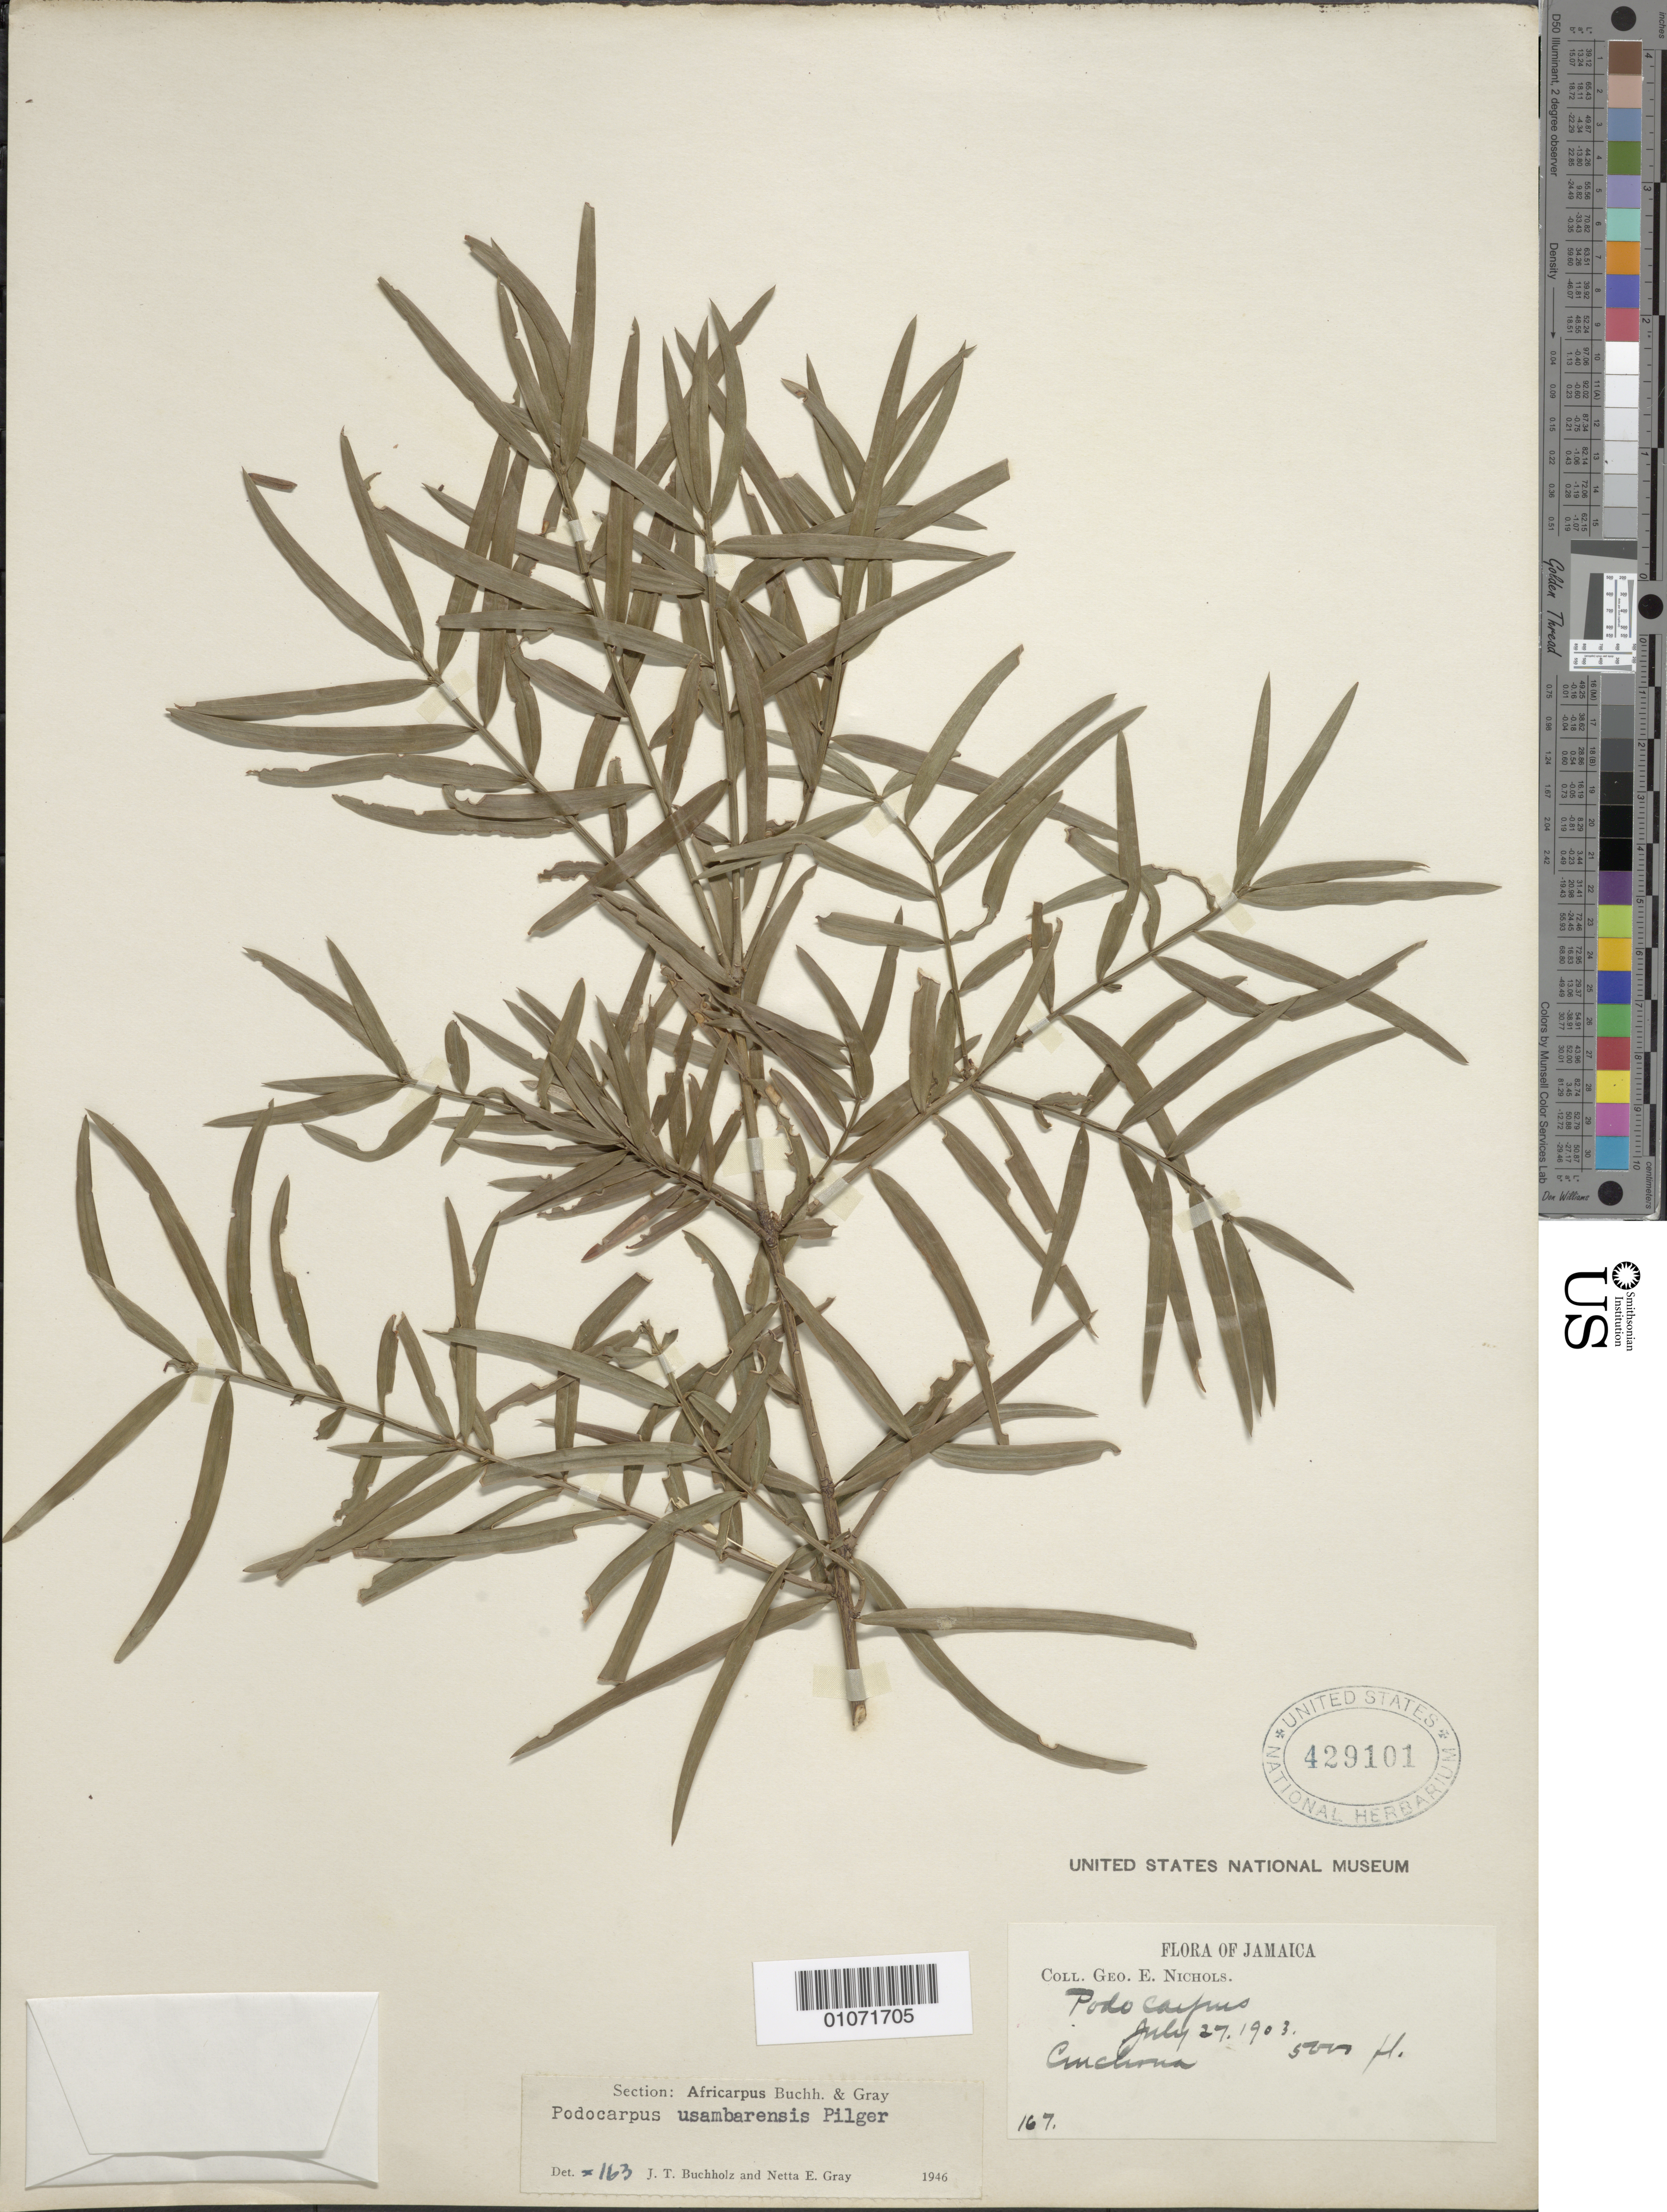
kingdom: Plantae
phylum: Tracheophyta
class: Pinopsida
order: Pinales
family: Podocarpaceae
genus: Podocarpus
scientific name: Podocarpus matudae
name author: Lundell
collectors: G. E. Nichols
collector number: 167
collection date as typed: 27 Jul 1903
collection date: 1903-07-27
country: Jamaica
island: Jamaica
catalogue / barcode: US 429101